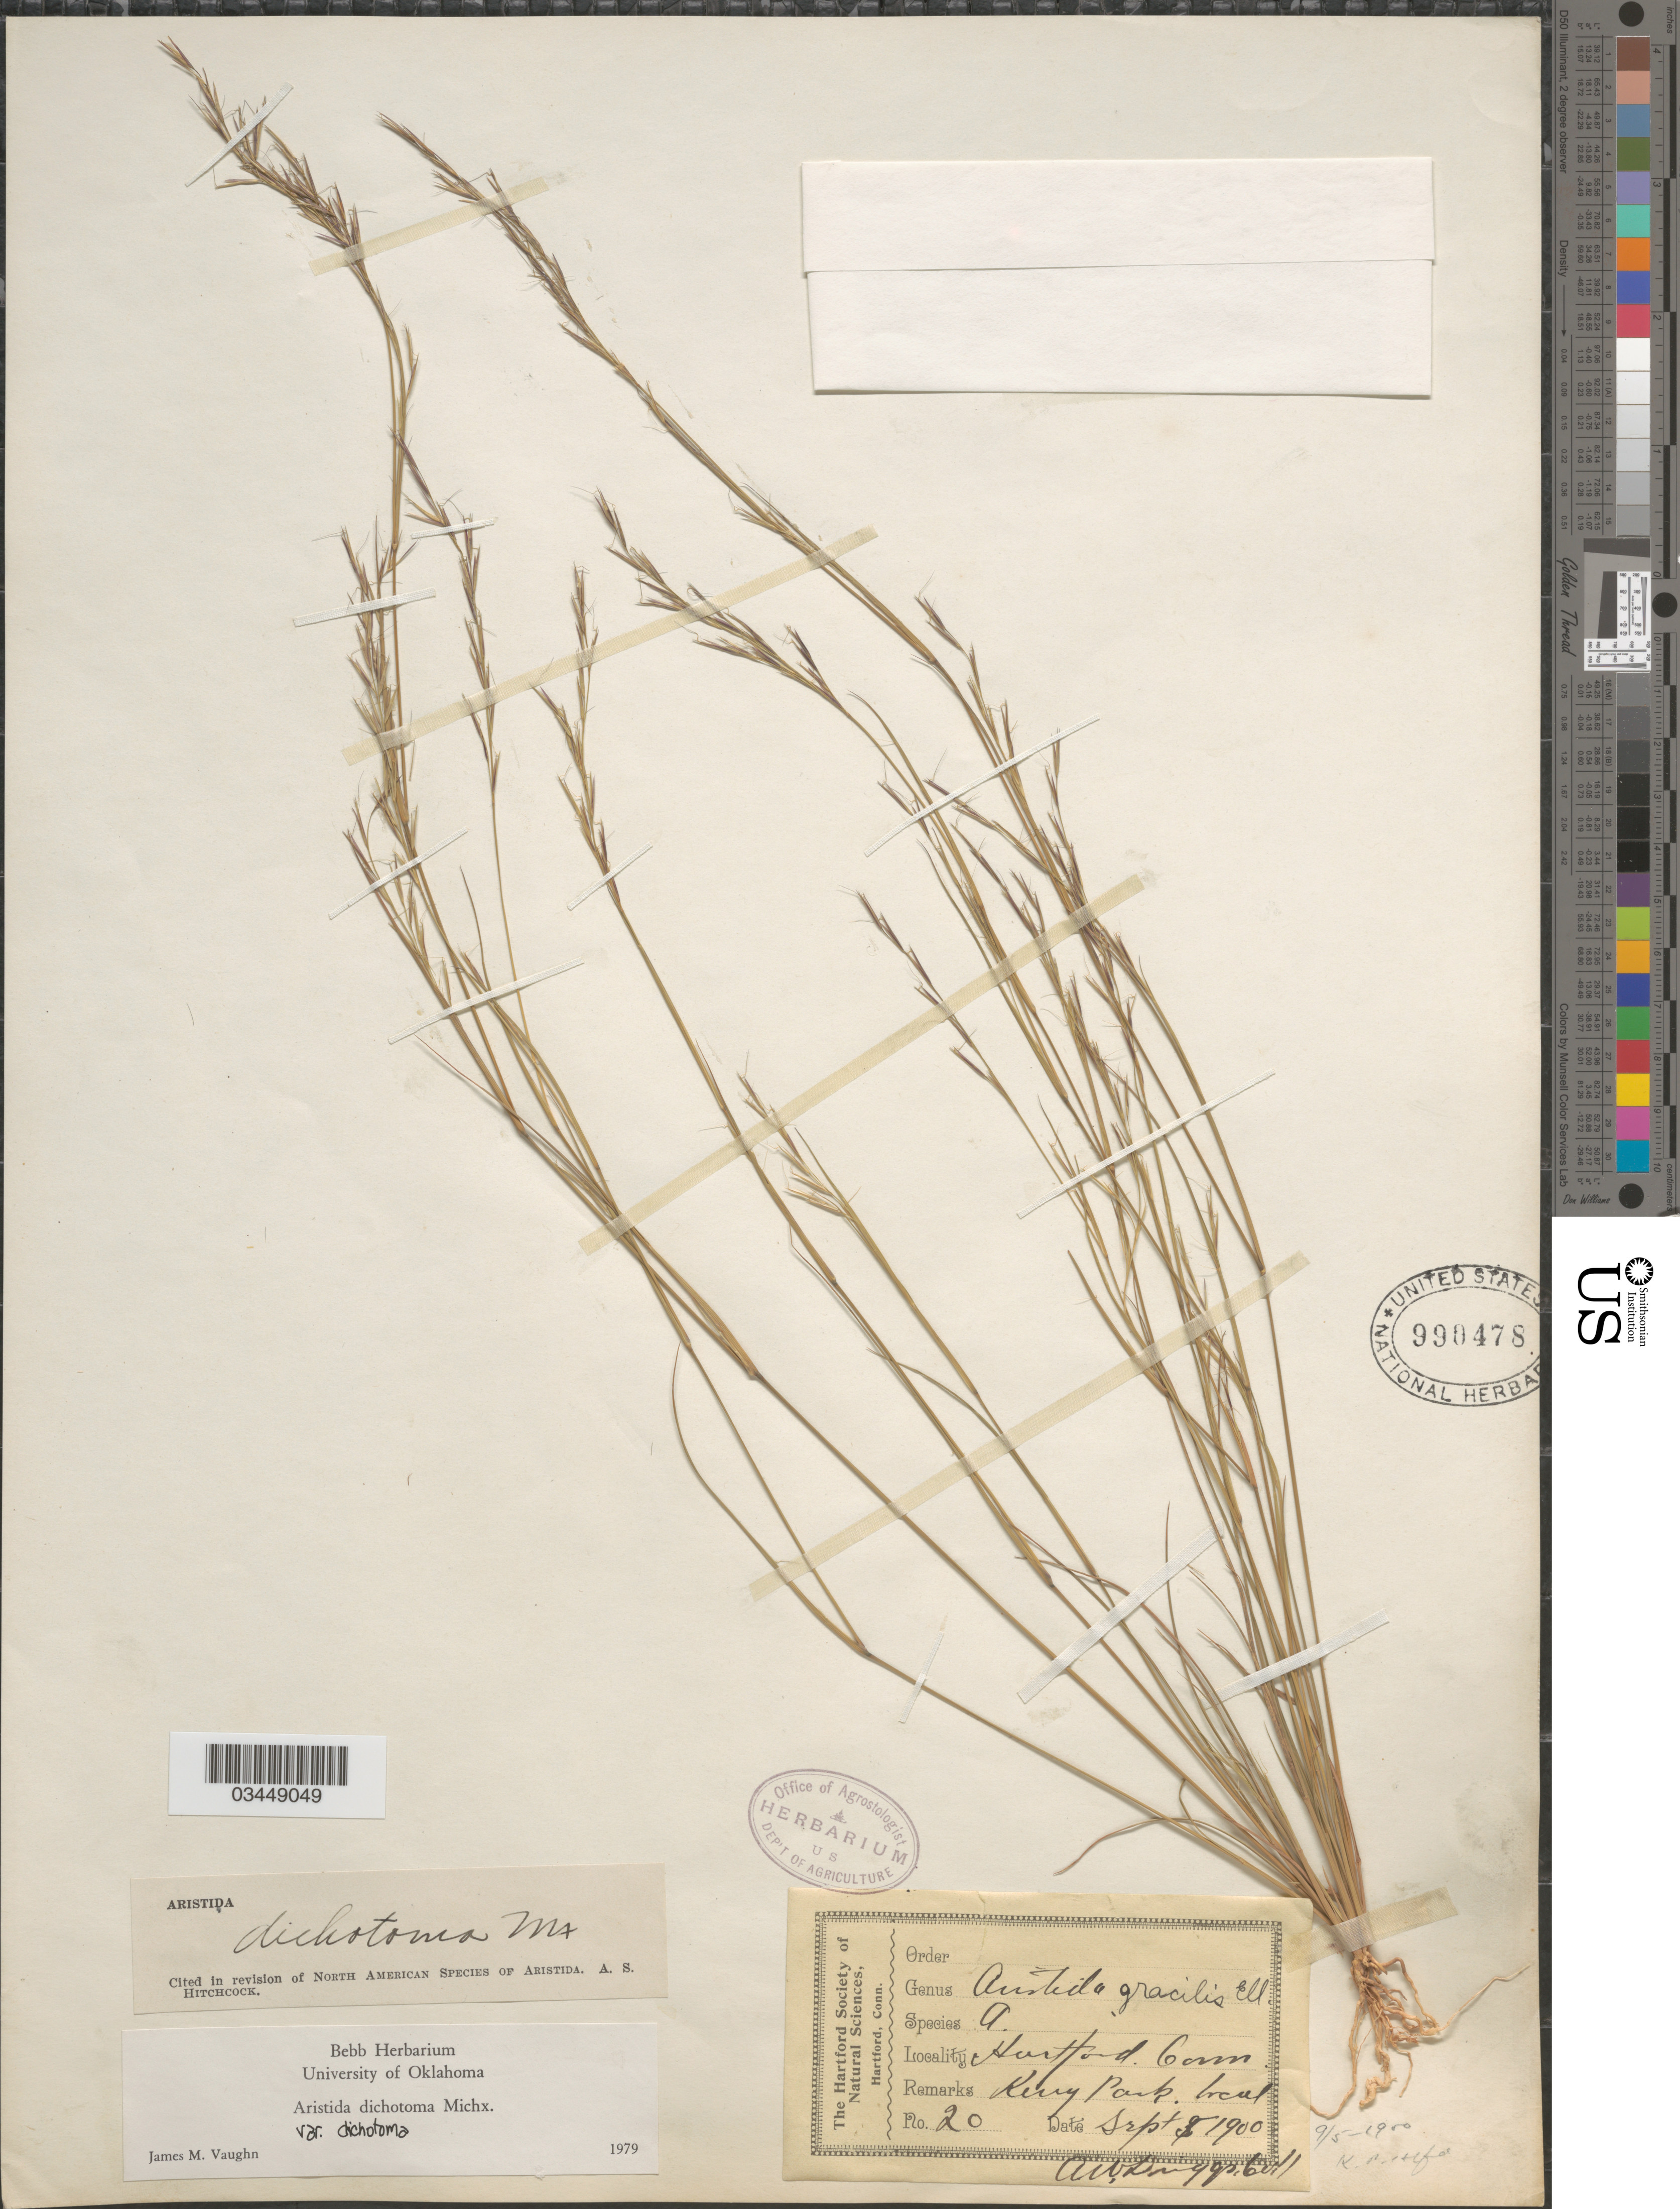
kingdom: Plantae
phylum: Tracheophyta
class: Liliopsida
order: Poales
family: Poaceae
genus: Aristida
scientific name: Aristida dichotoma var. dichotoma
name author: Michx.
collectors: A. Driggs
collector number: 20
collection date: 1900-09-05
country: United States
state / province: Connecticut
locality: Hartford.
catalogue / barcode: US 990478